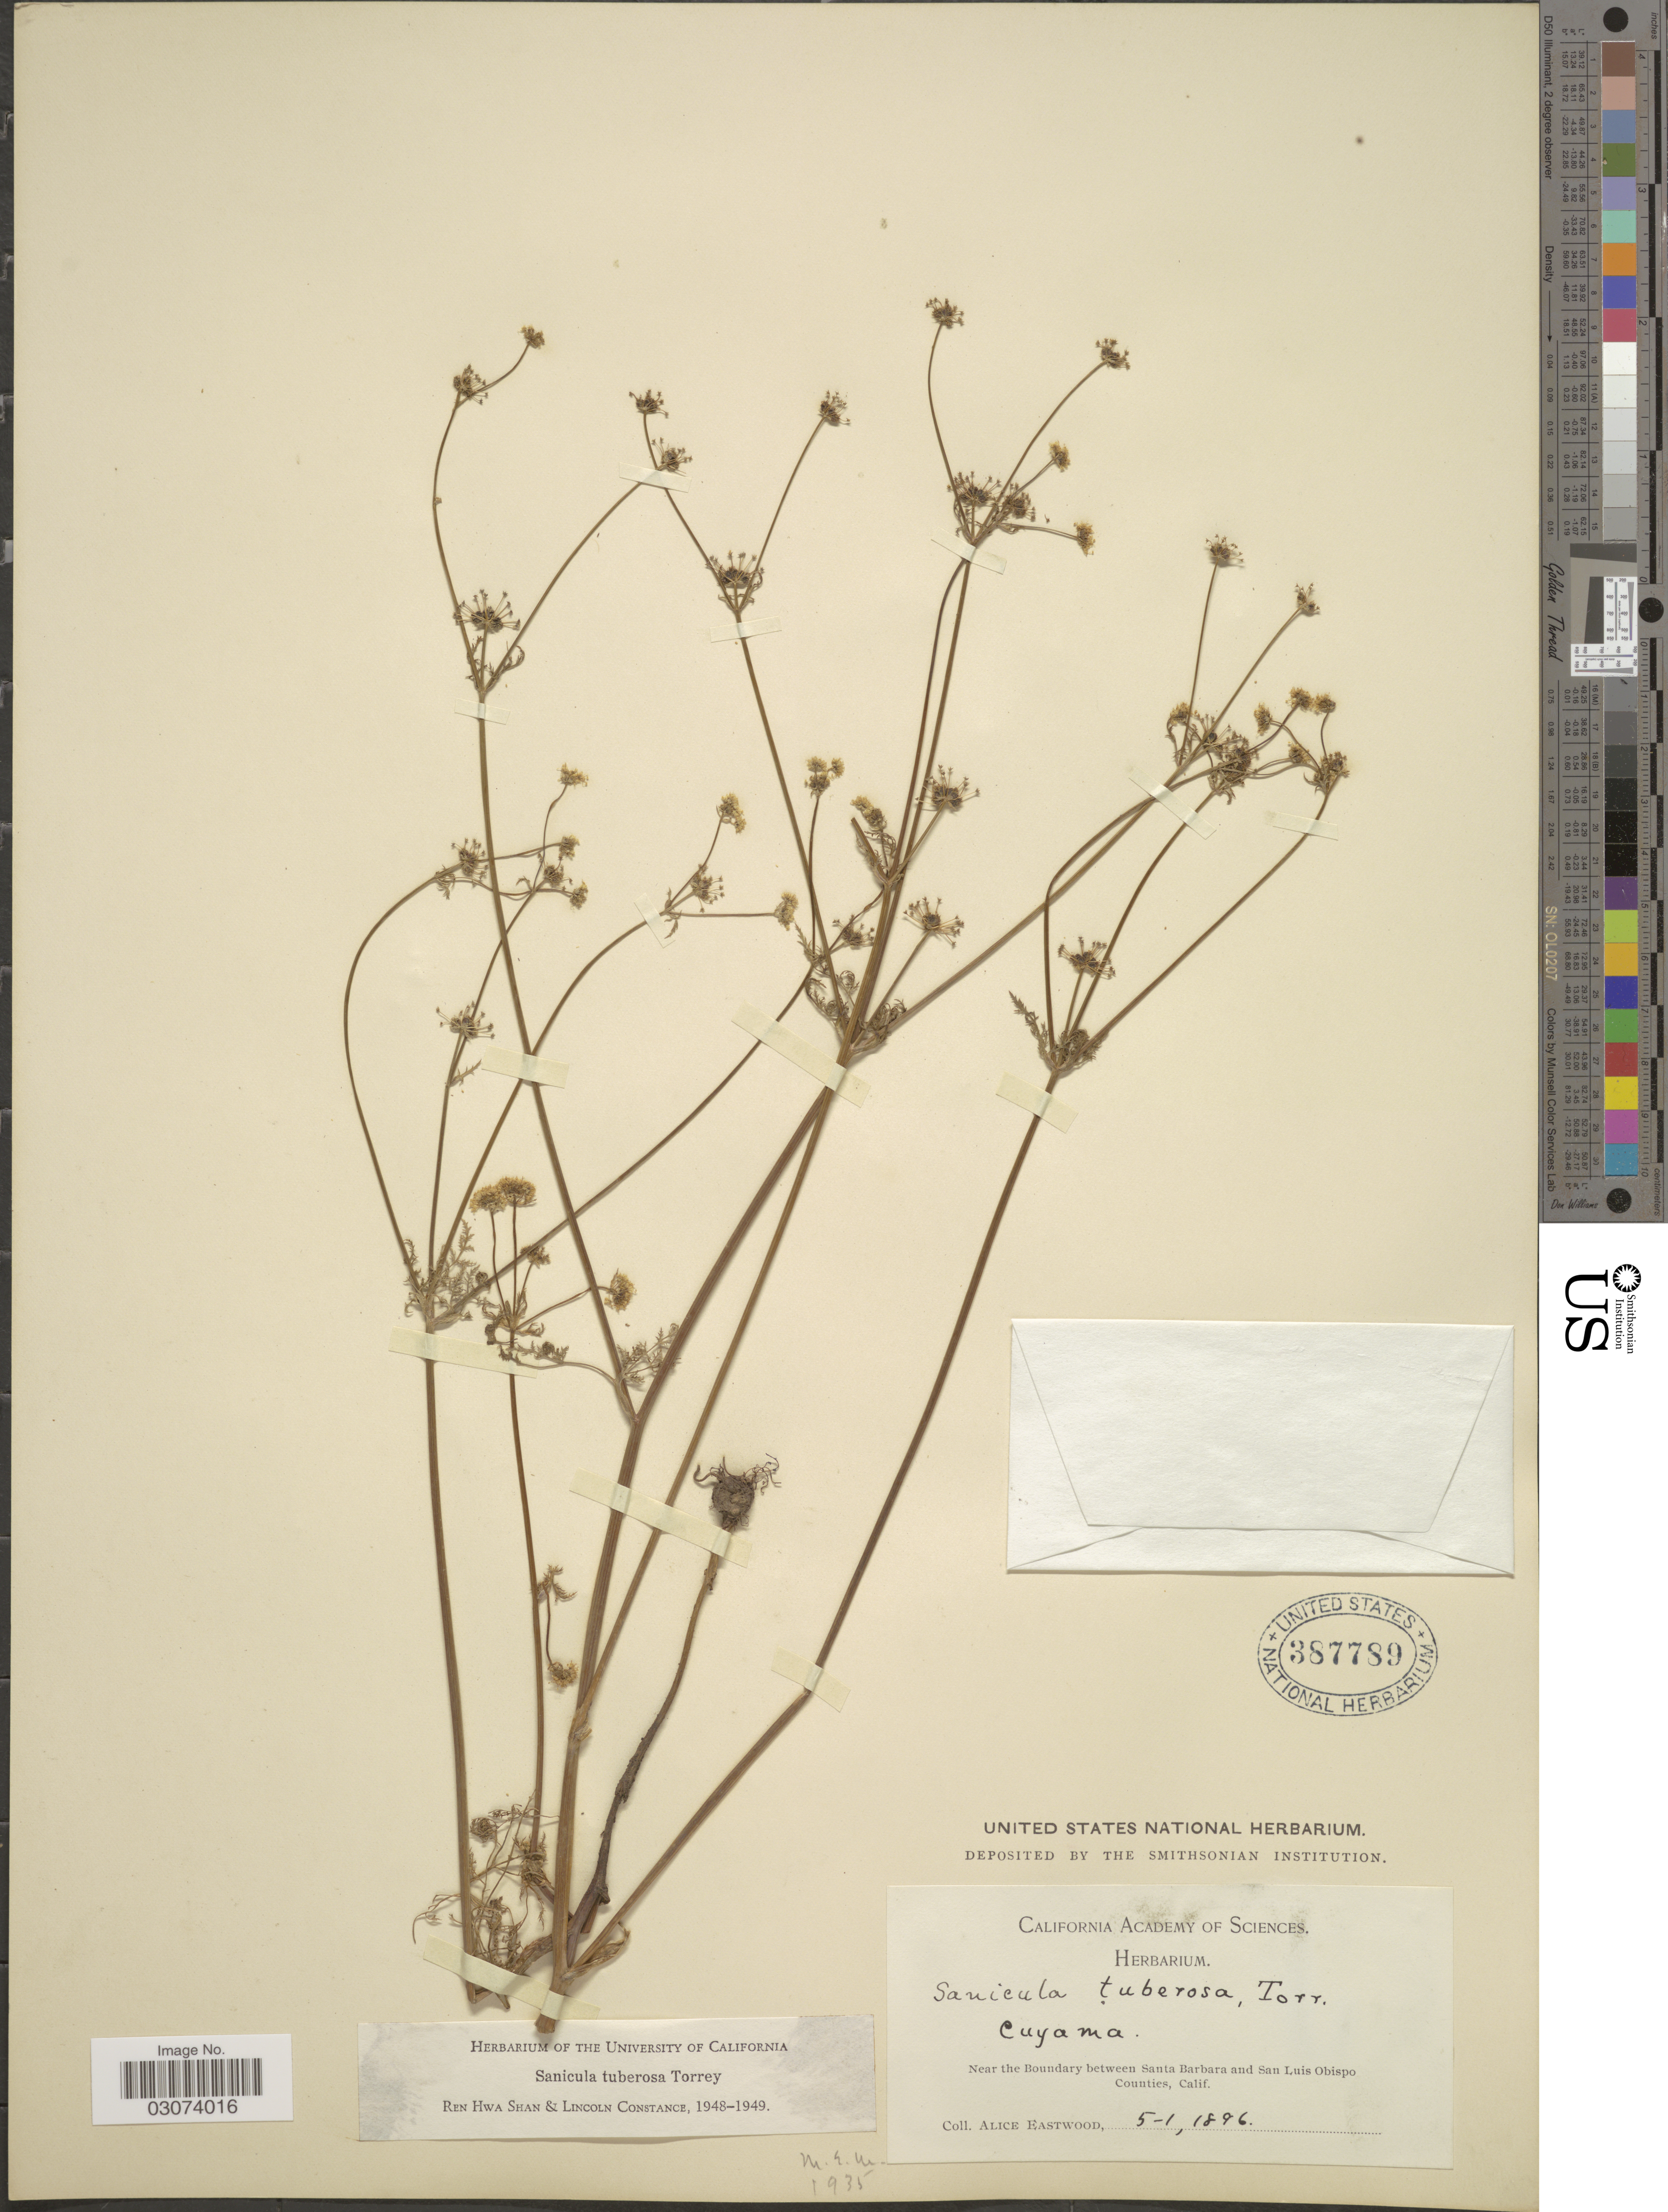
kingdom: Plantae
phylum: Tracheophyta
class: Magnoliopsida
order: Apiales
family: Apiaceae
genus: Sanicula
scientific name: Sanicula tuberosa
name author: Torr.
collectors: A. Eastwood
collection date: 1896-05-01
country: United States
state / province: California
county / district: Santa Barbara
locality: Cuyama. Near the boundary between Santa Barbara and San Luis Obispo Counties.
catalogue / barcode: US 387789